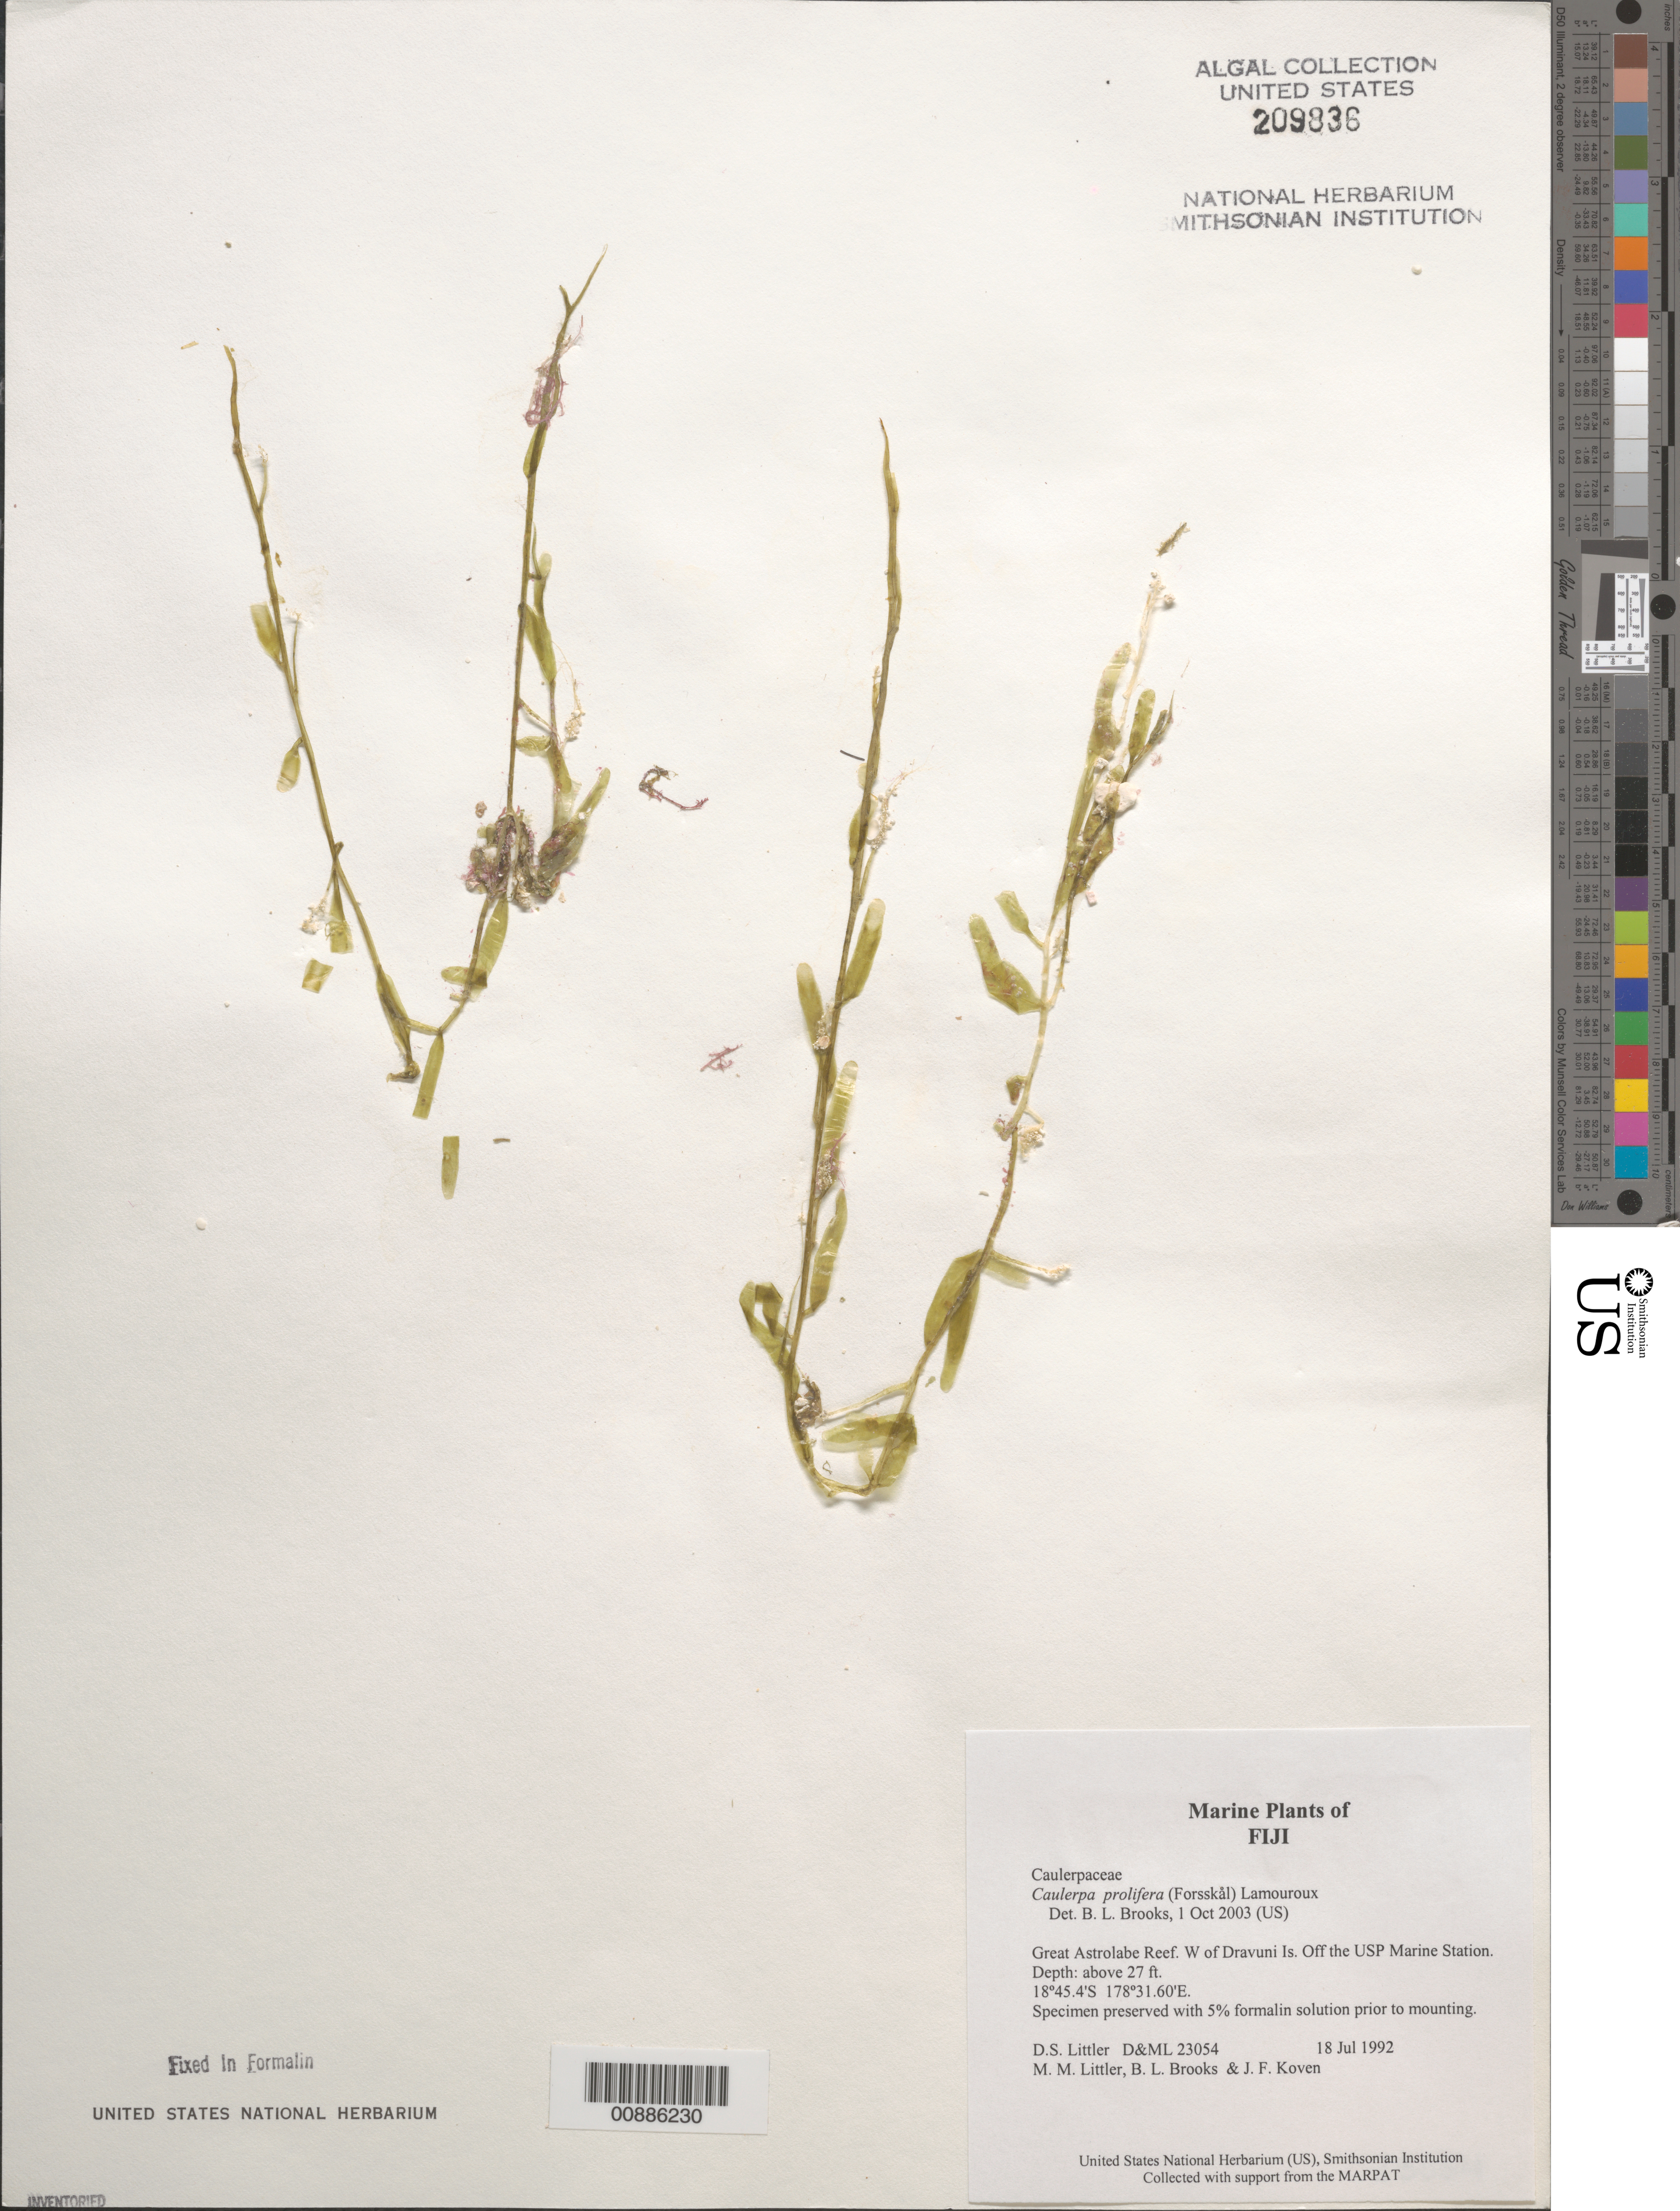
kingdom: Plantae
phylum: Chlorophyta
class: Ulvophyceae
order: Bryopsidales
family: Caulerpaceae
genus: Caulerpa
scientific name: Caulerpa prolifera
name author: (Forssk.) J.V.Lamouroux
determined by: Brooks, B. L., (BOT), Smithsonian Institution - National Museum of Natural History (UNITED STATES)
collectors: D. S. Littler, M. M. Littler, B. Brooks & J. Koven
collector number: D&ML 23054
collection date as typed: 18 Jul 1992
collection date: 1992-07-18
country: Fiji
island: Great Astrolabe Reef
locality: Great Astrolabe Reef, west of Dravuni Island, off USP Marine Station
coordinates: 18 45.4'S, 178 31.60'E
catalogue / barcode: US 209836